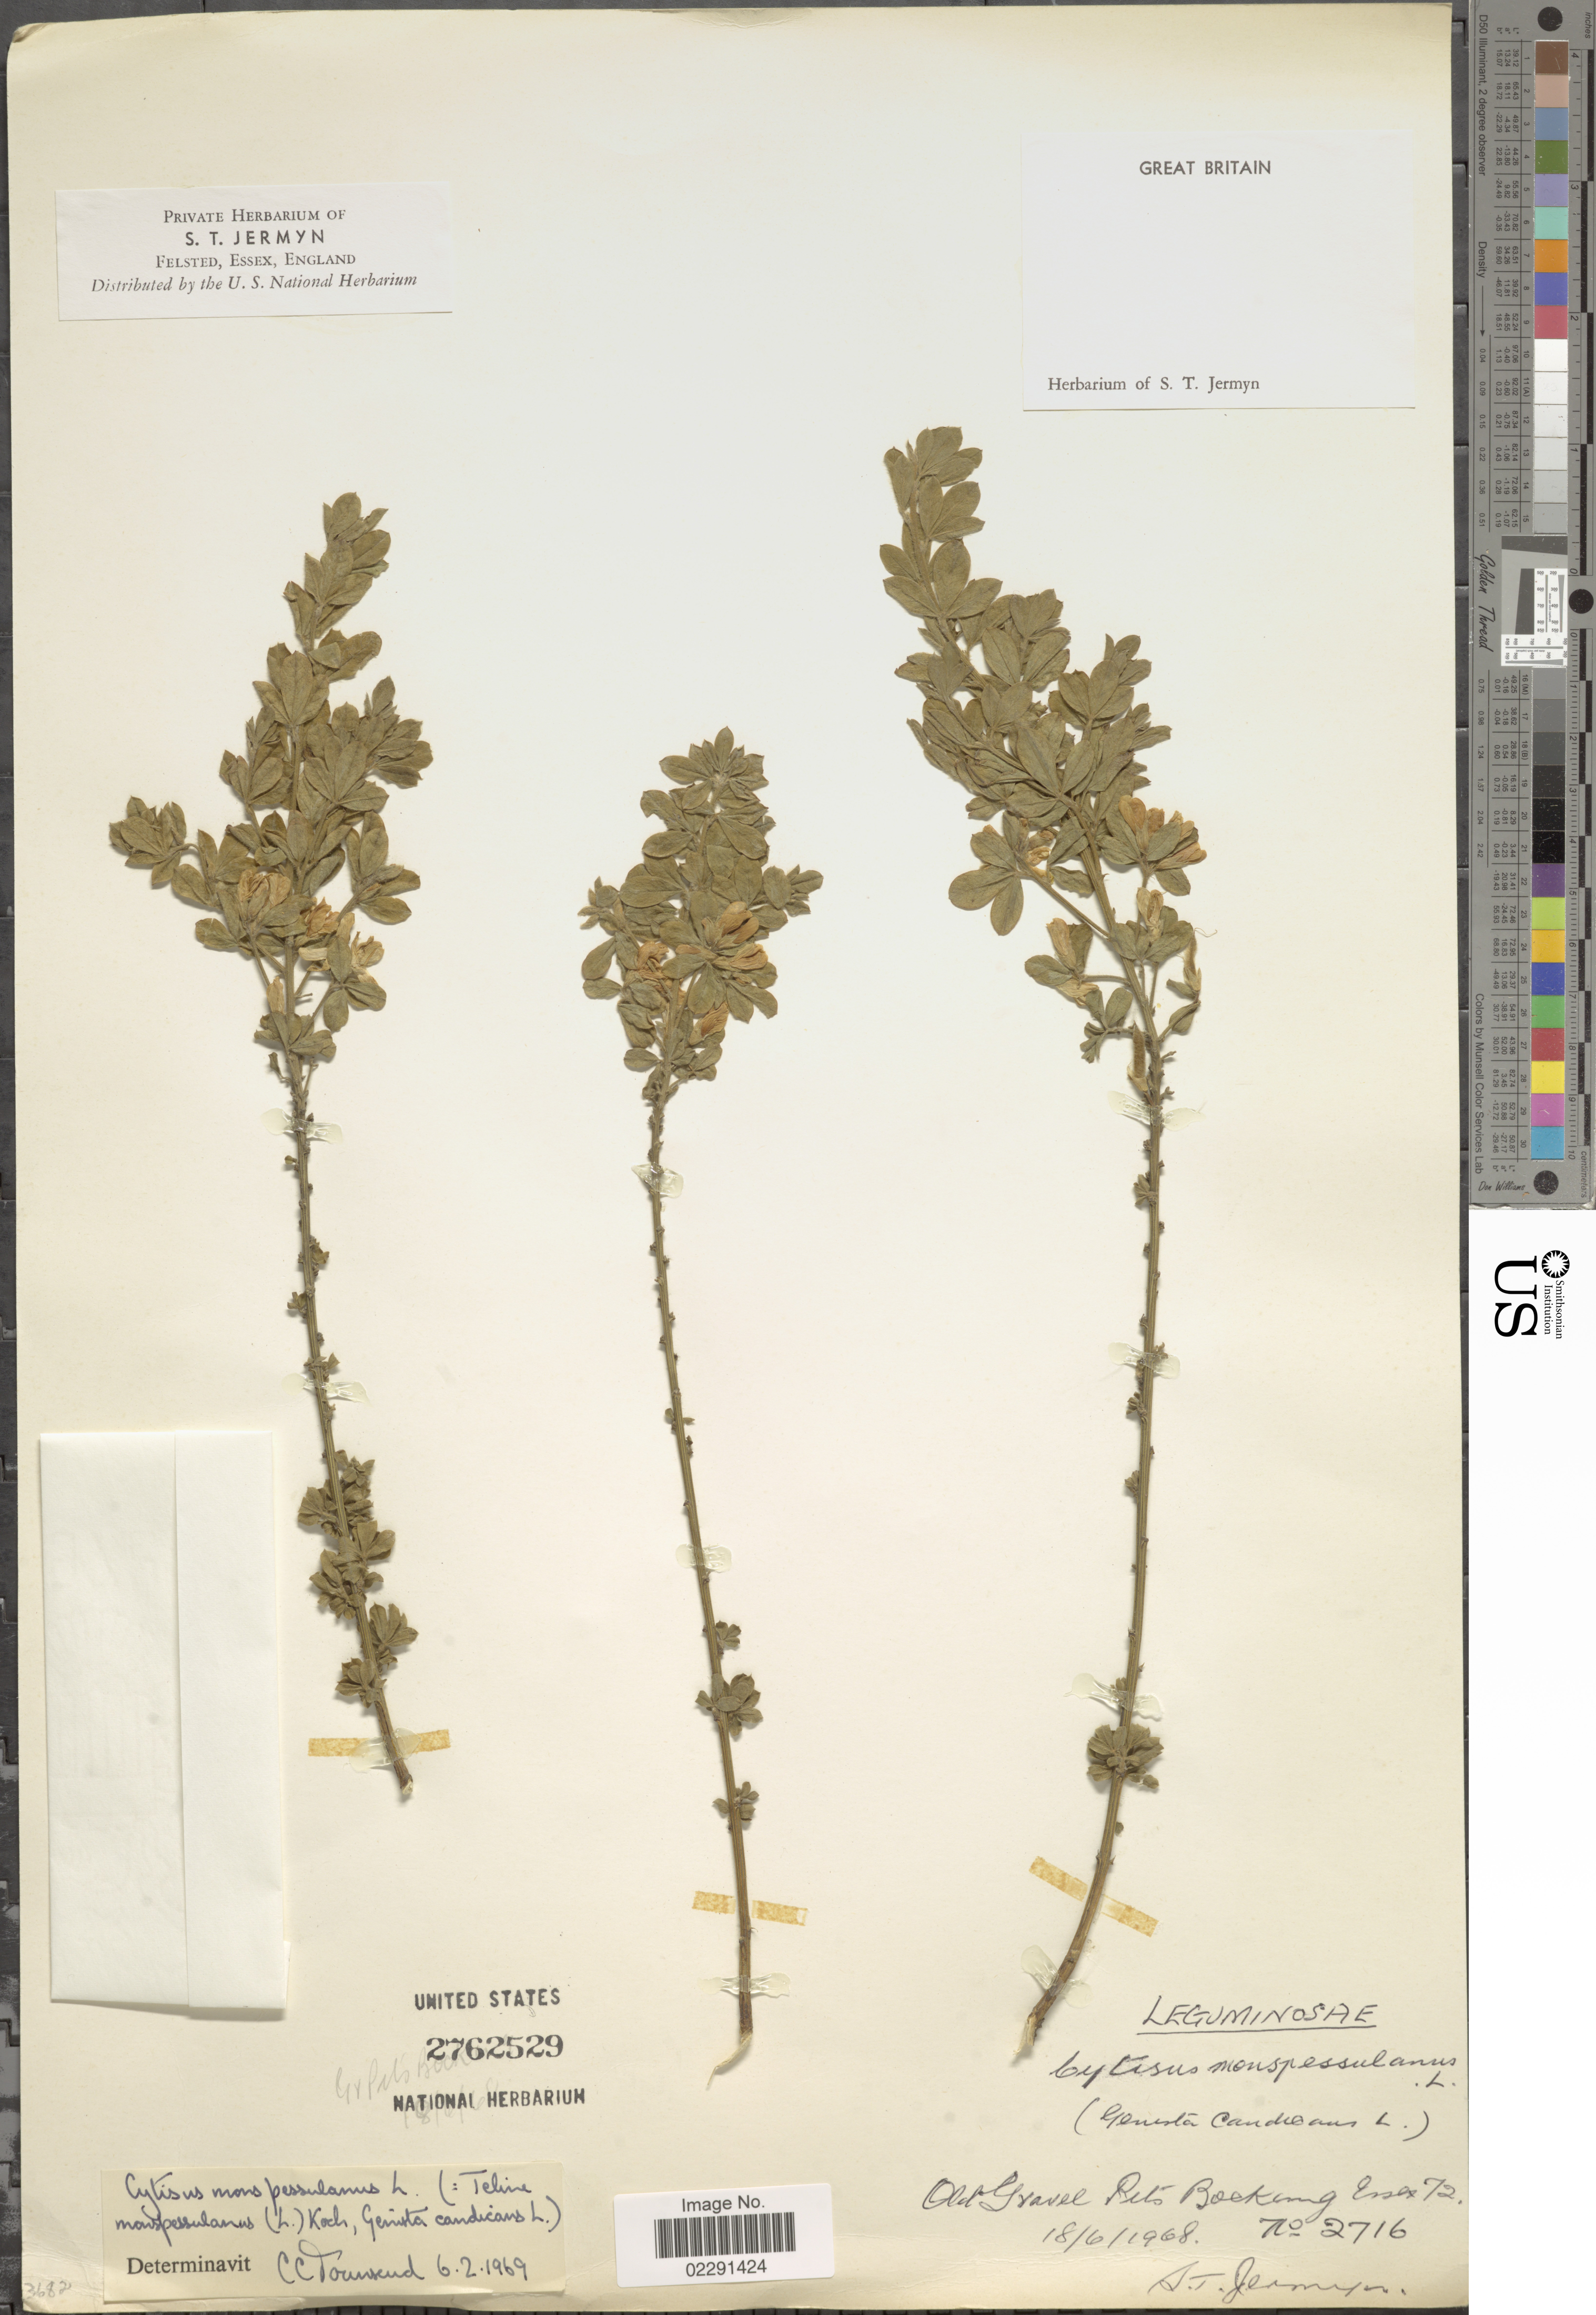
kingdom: Plantae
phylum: Tracheophyta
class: Magnoliopsida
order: Fabales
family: Fabaceae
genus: Genista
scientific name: Genista monspessulana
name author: (L.) L.A.S. Johnson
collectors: S. Jermyn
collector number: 2716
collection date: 1968-06-18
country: United Kingdom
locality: Great Britain, Old Gravel Pits Bocking Essex 72.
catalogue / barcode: US 2762529